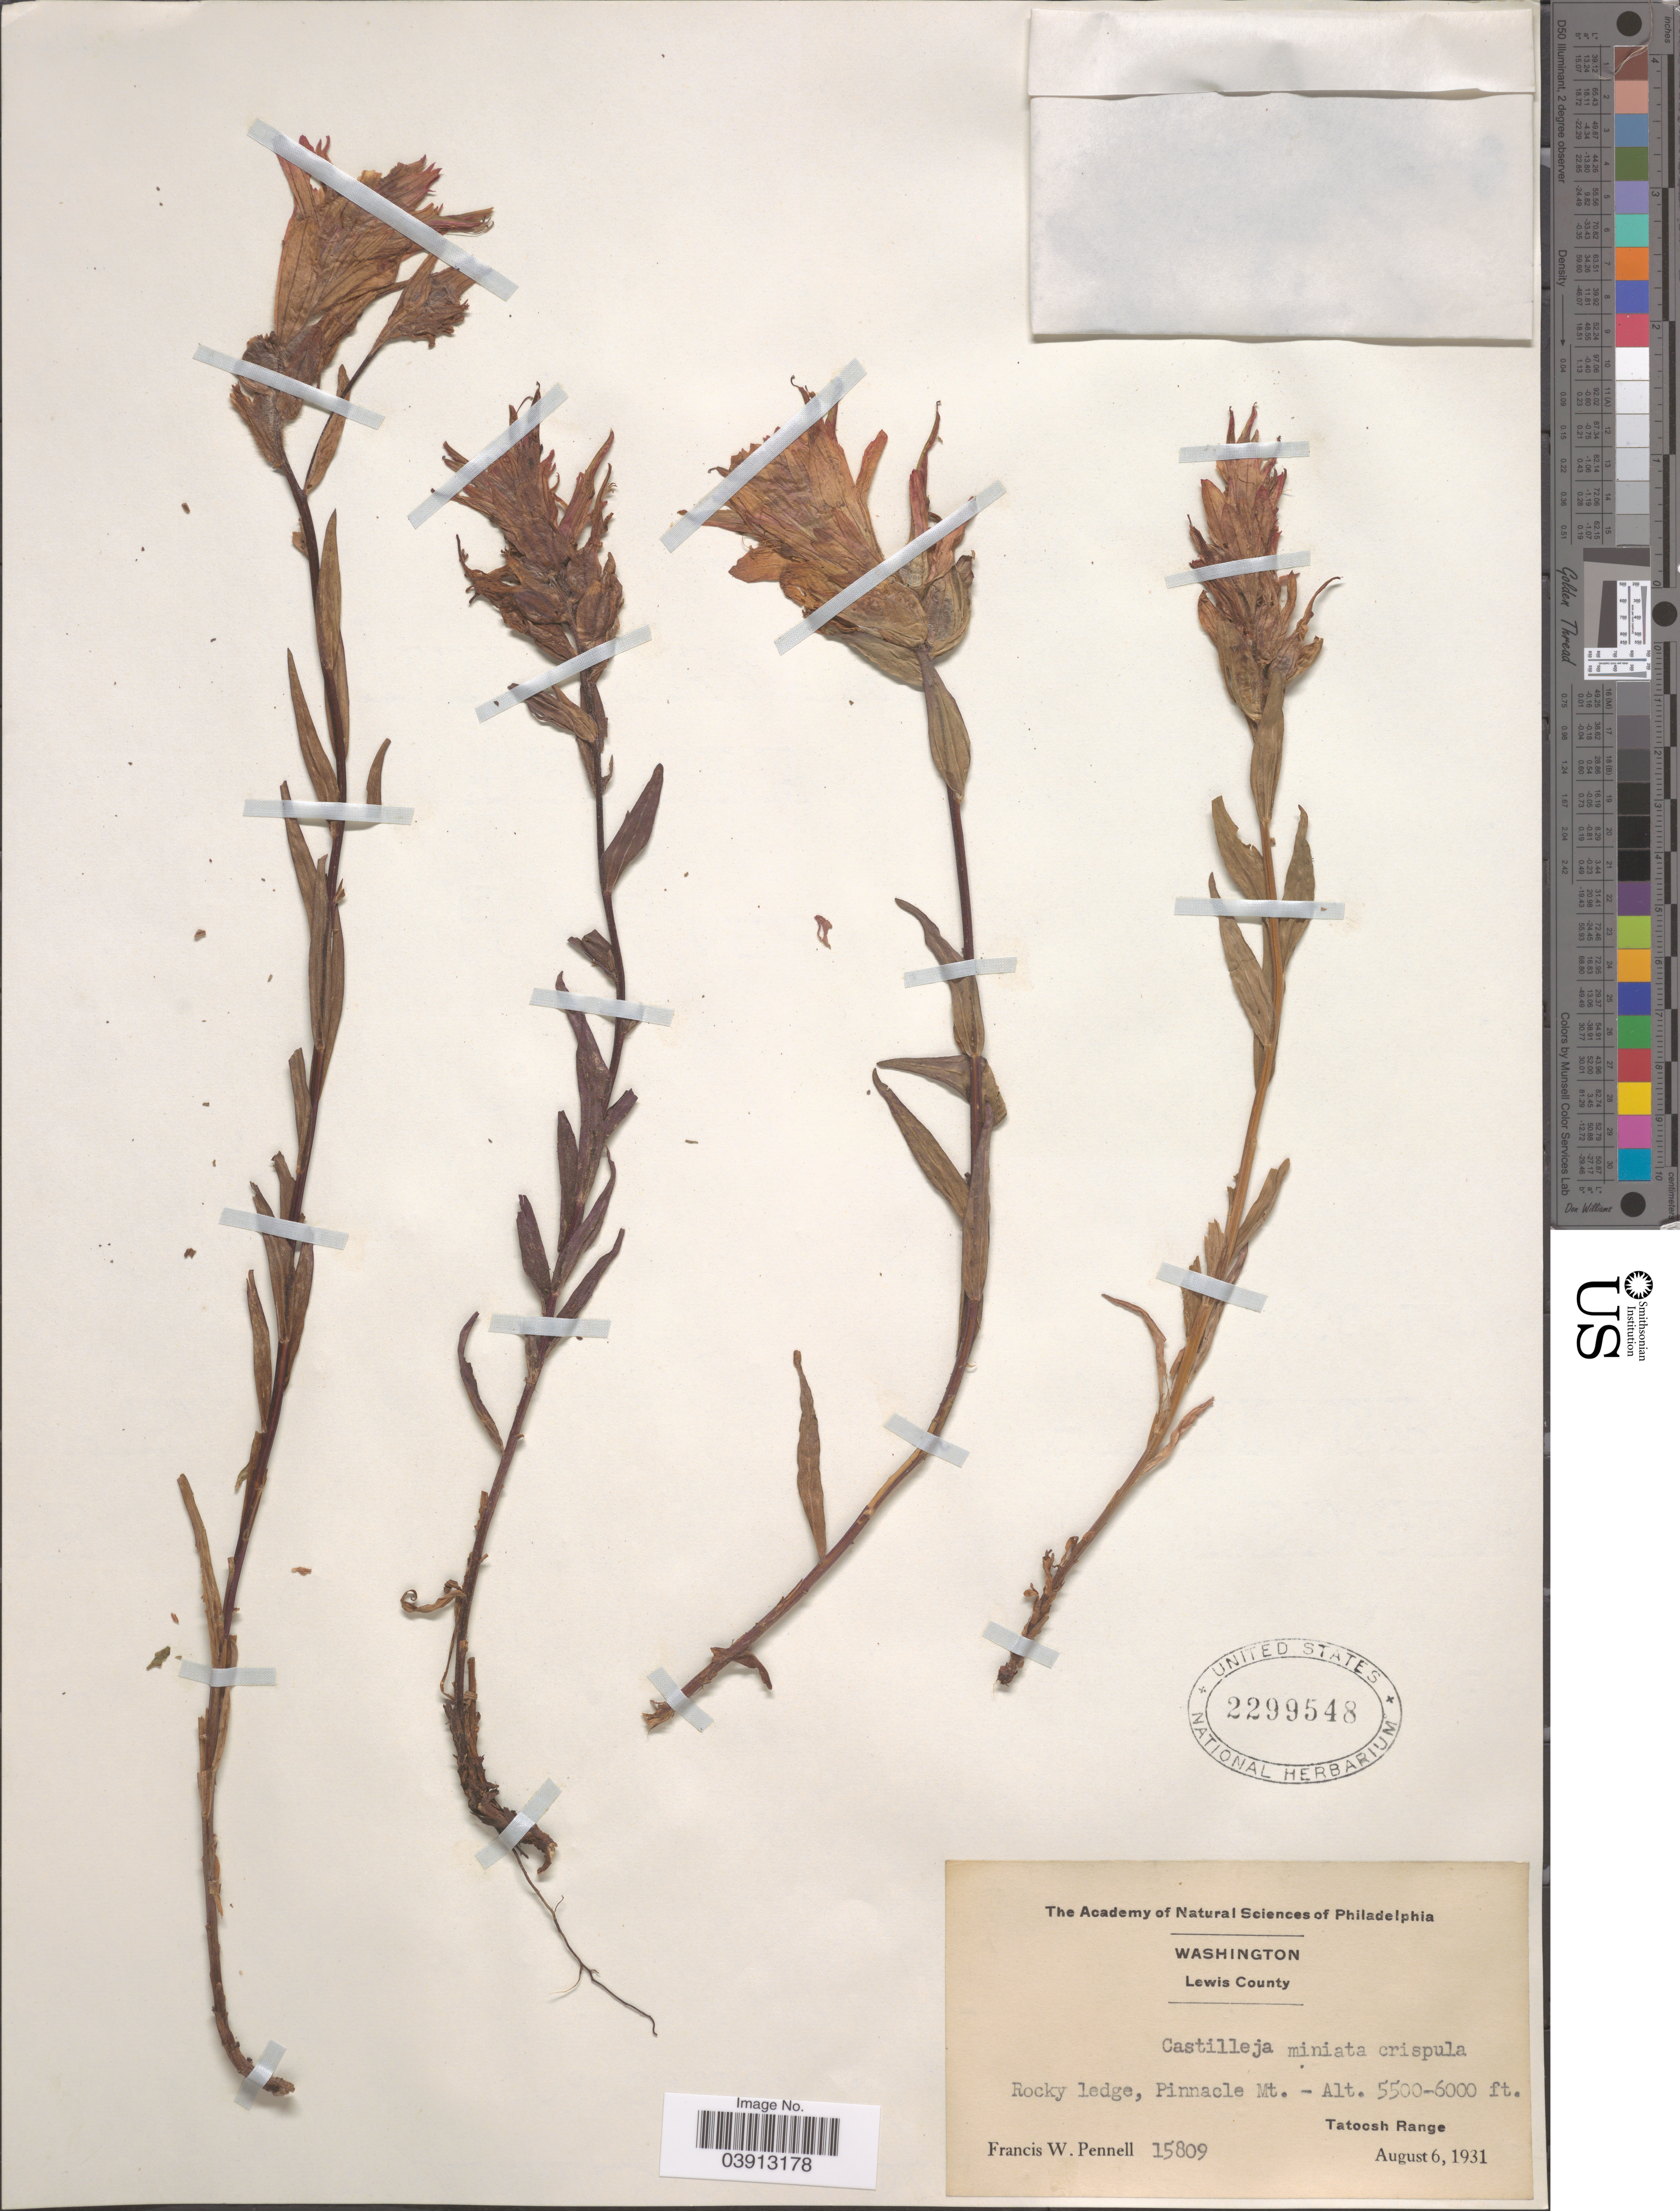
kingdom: Plantae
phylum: Tracheophyta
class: Magnoliopsida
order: Lamiales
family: Orobanchaceae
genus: Castilleja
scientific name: Castilleja miniata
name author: Douglas ex Hook.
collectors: F. W. Pennell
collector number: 15809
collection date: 1931-08-06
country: United States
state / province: Washington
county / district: Lewis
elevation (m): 1676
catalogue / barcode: US 2299548